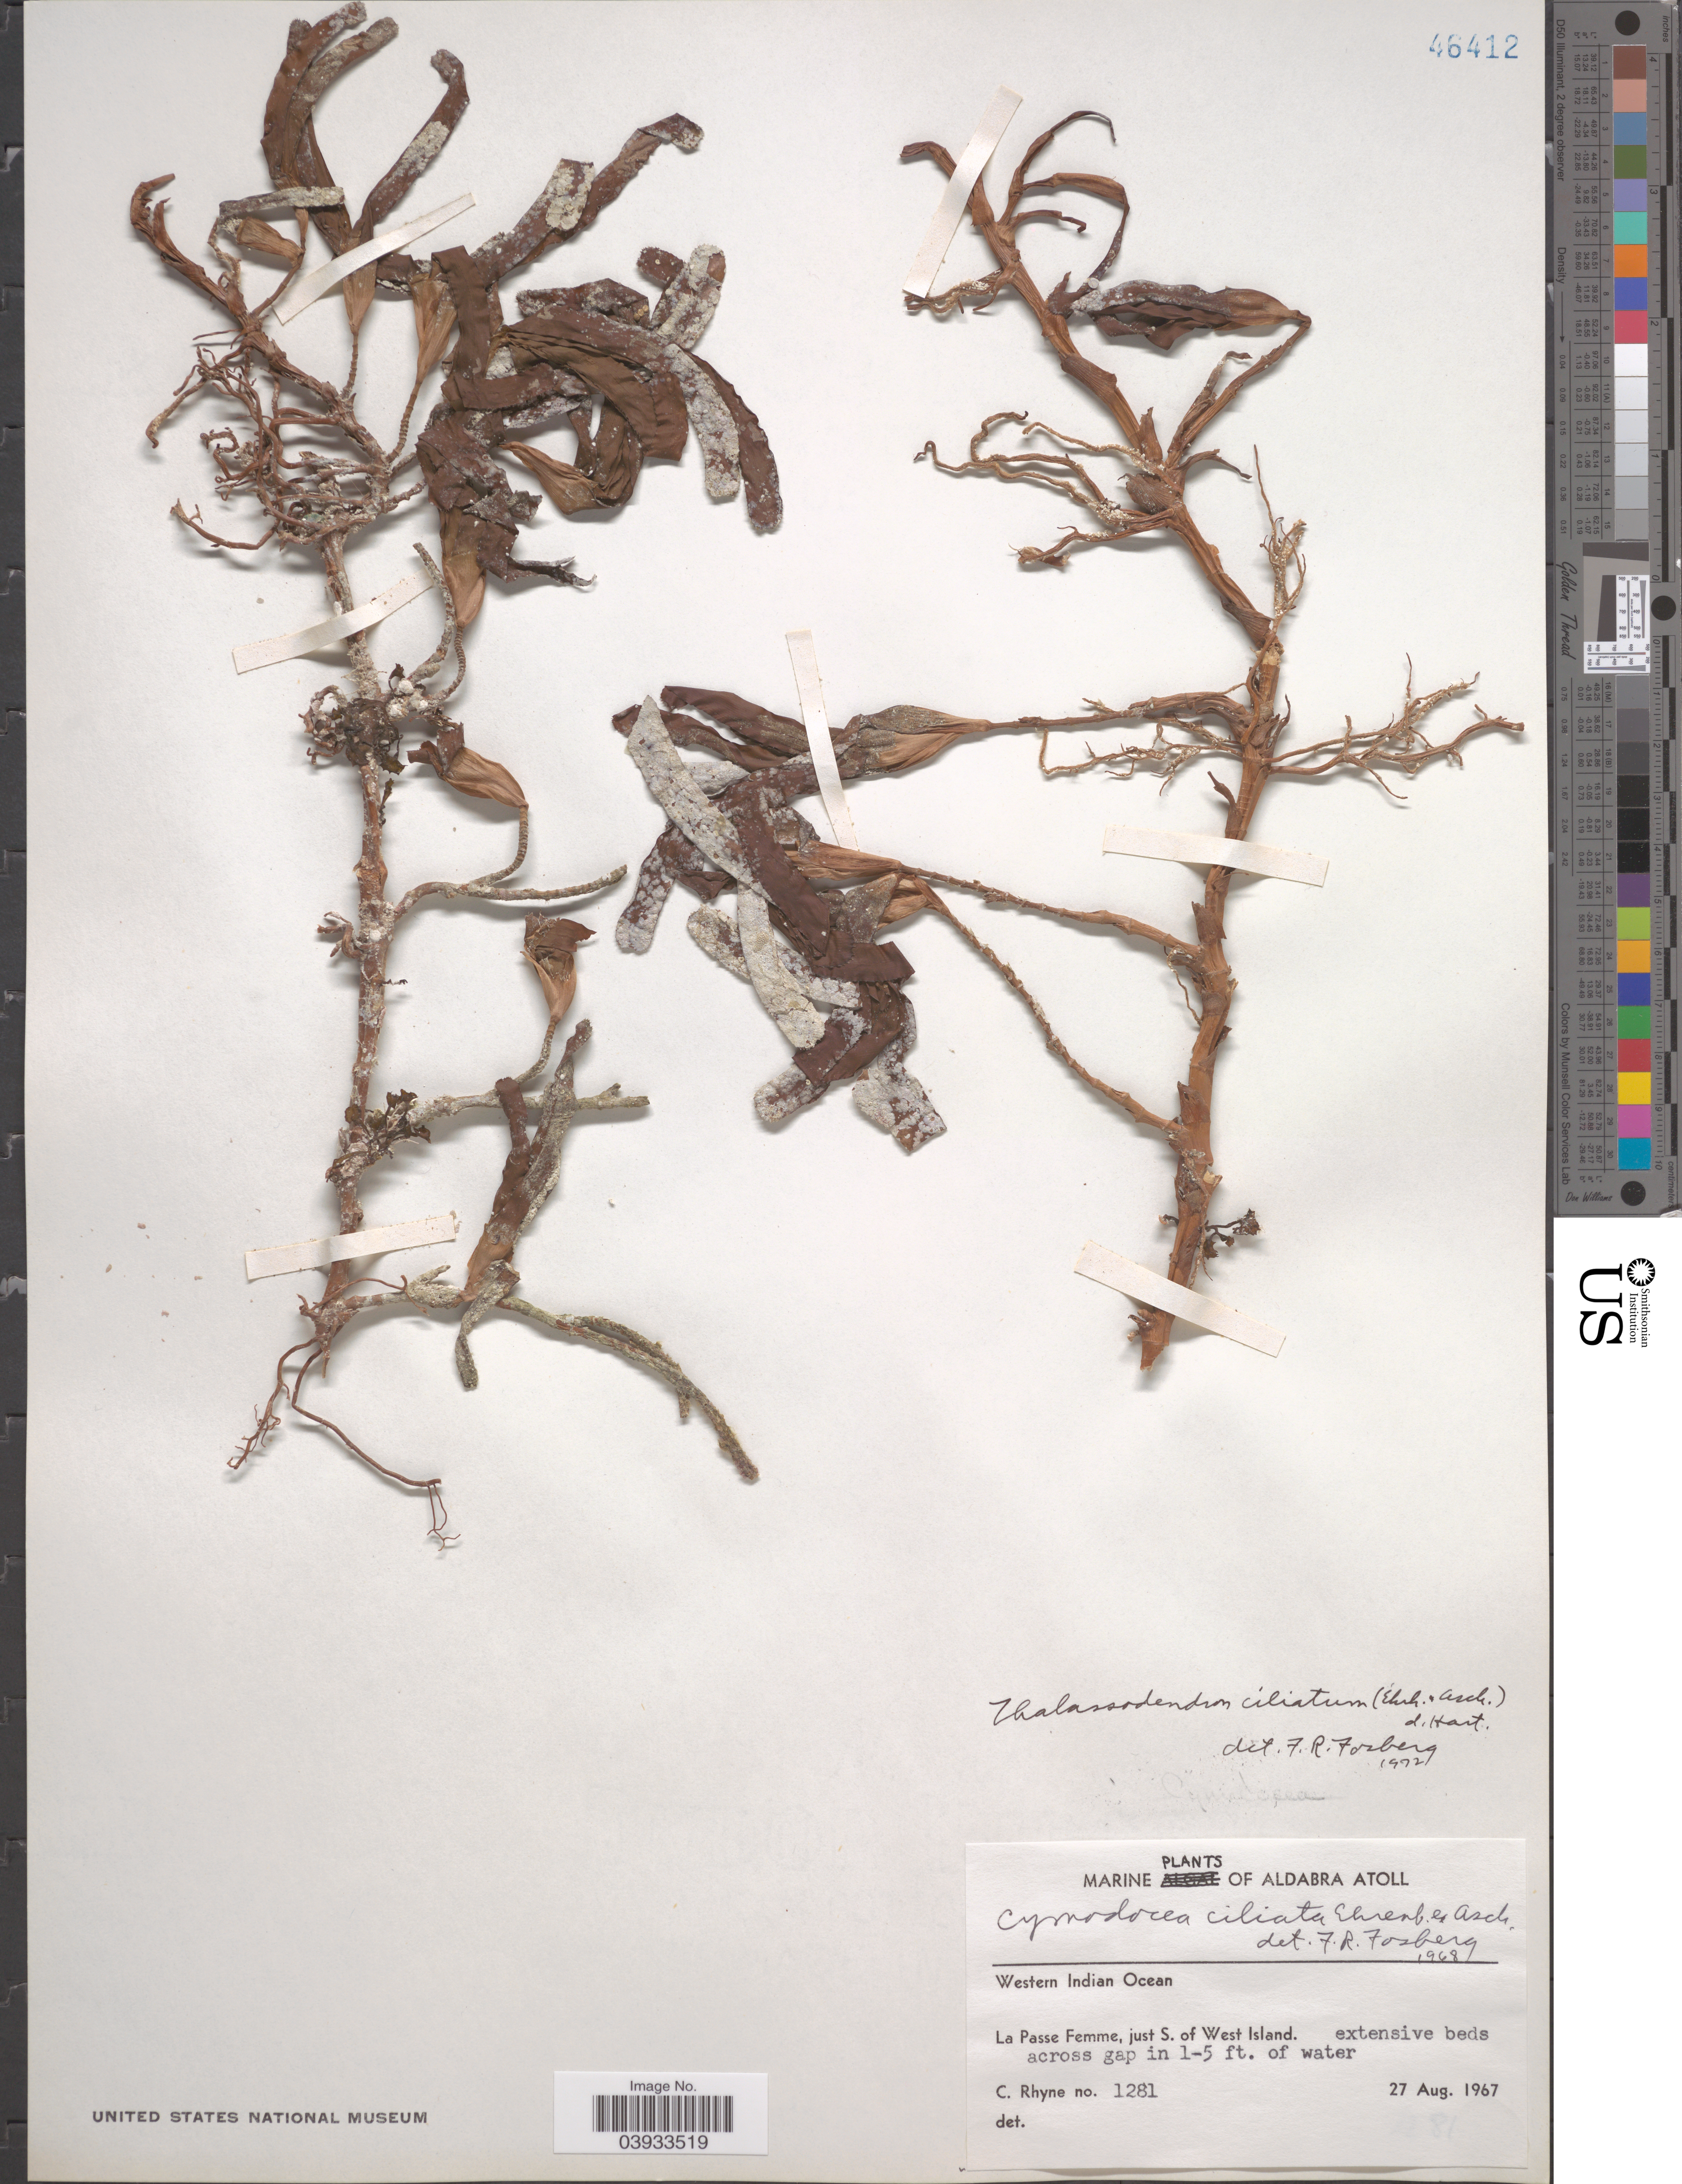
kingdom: Plantae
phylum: Tracheophyta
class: Liliopsida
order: Alismatales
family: Cymodoceaceae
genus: Thalassodendron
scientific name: Thalassodendron ciliatum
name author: (Forssk.) Hartog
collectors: C. Rhyne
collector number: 1281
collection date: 1967-08-27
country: Seychelles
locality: Aldabra Atoll. Western Indian Ocean. La Passe Femme, just S. of West Island.